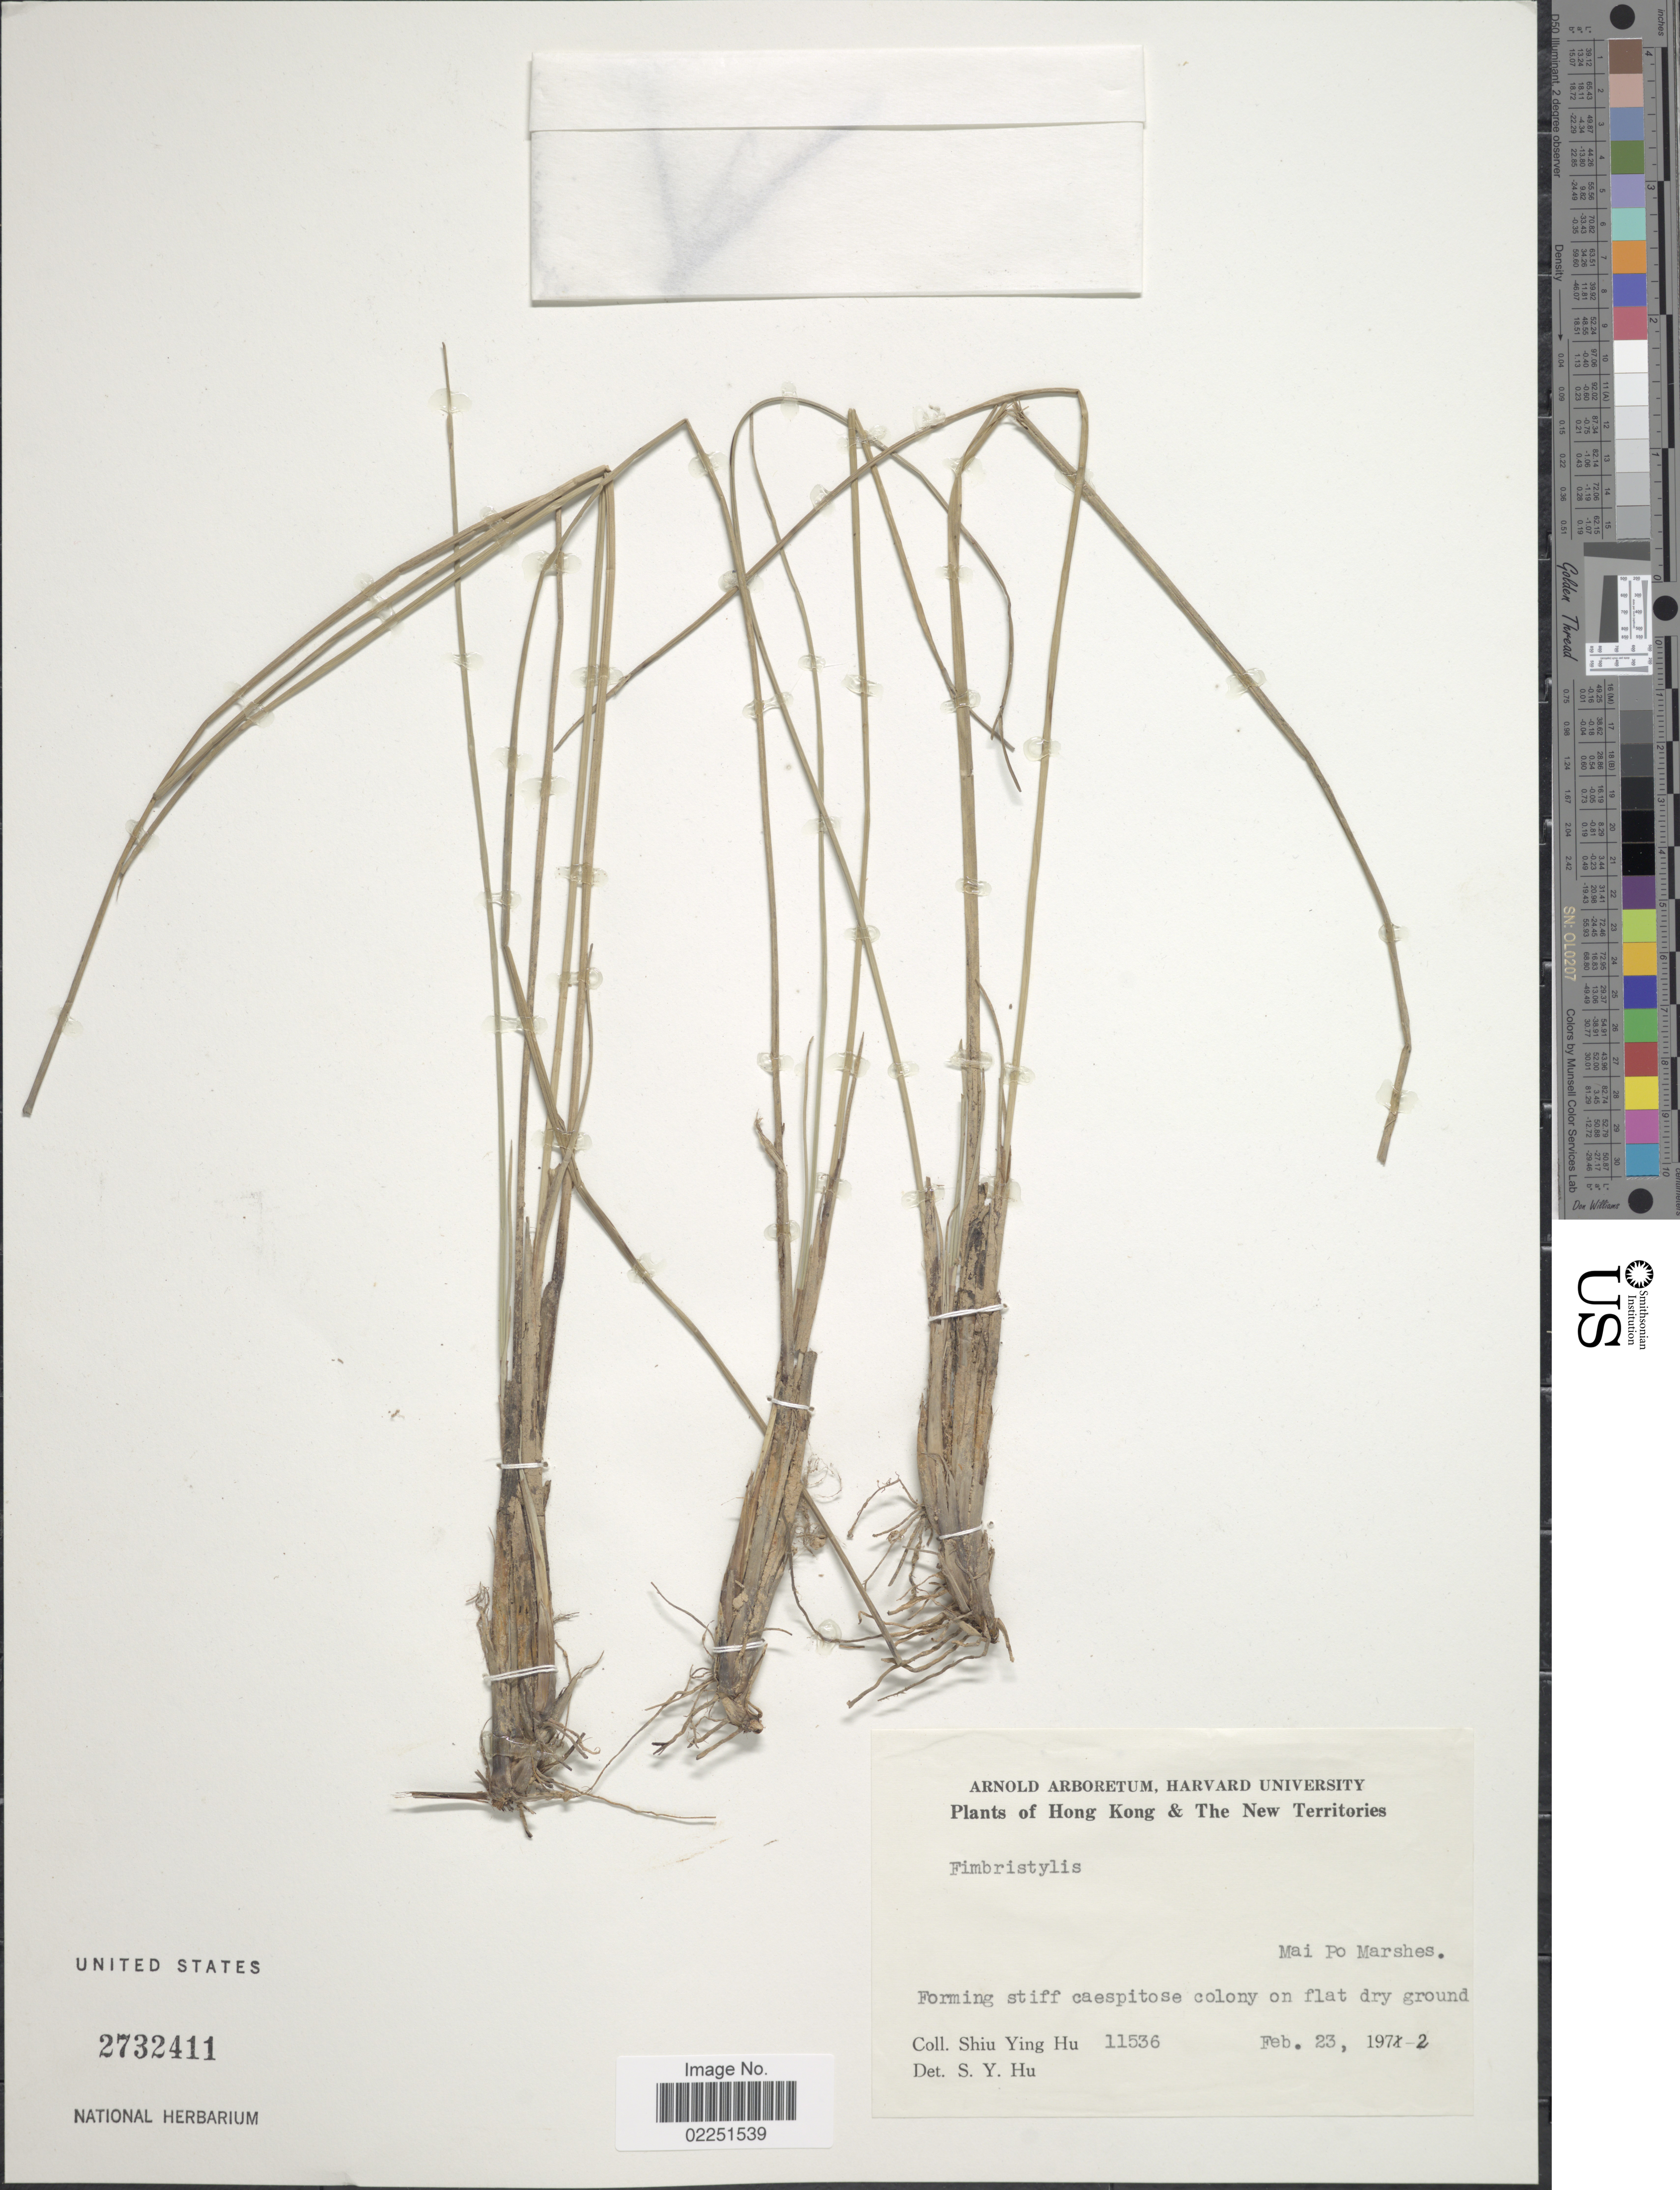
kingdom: Plantae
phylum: Tracheophyta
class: Liliopsida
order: Poales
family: Cyperaceae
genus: Fimbristylis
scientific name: Fimbristylis sp.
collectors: S. Y. Hu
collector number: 11536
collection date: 1972-02-23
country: China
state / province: Hong Kong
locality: The New Territories. Mai Po Marshes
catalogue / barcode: US 2732411